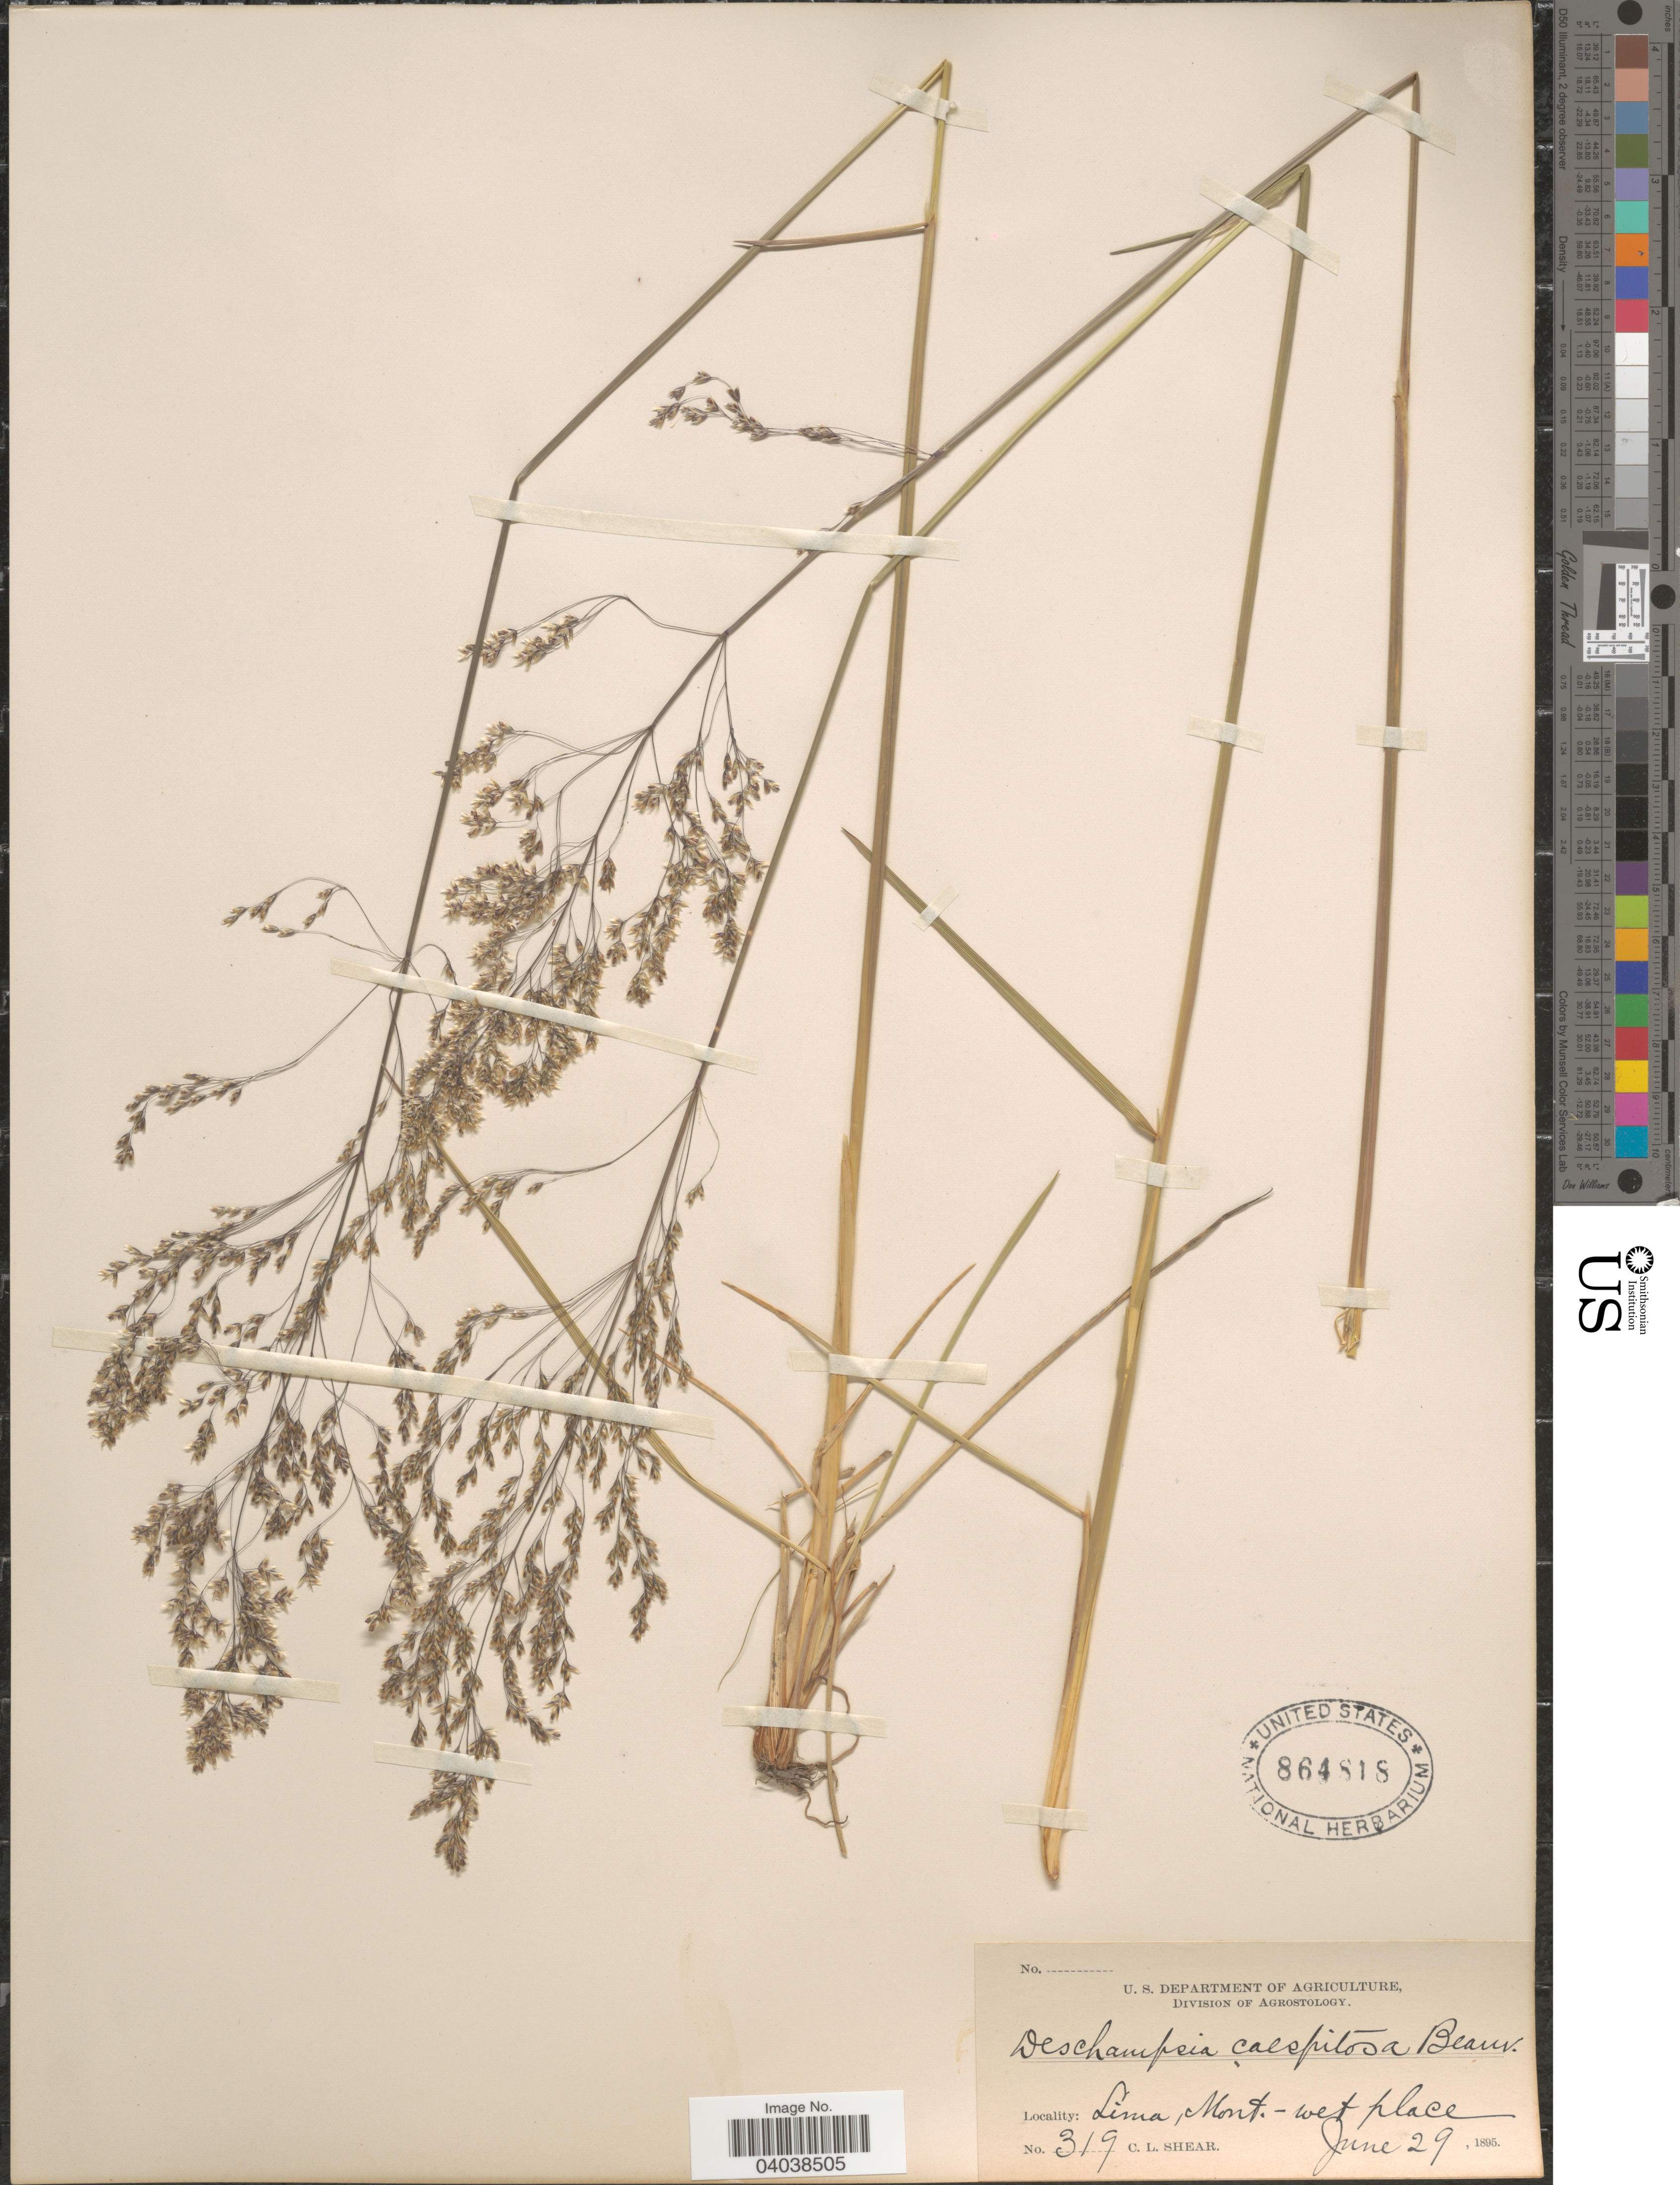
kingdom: Plantae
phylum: Tracheophyta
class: Liliopsida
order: Poales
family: Poaceae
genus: Deschampsia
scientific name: Deschampsia cespitosa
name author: (L.) P. Beauv.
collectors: C. L. Shear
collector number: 319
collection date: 1895-06-29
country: United States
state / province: Montana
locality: Lima - wet place.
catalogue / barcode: US 864818